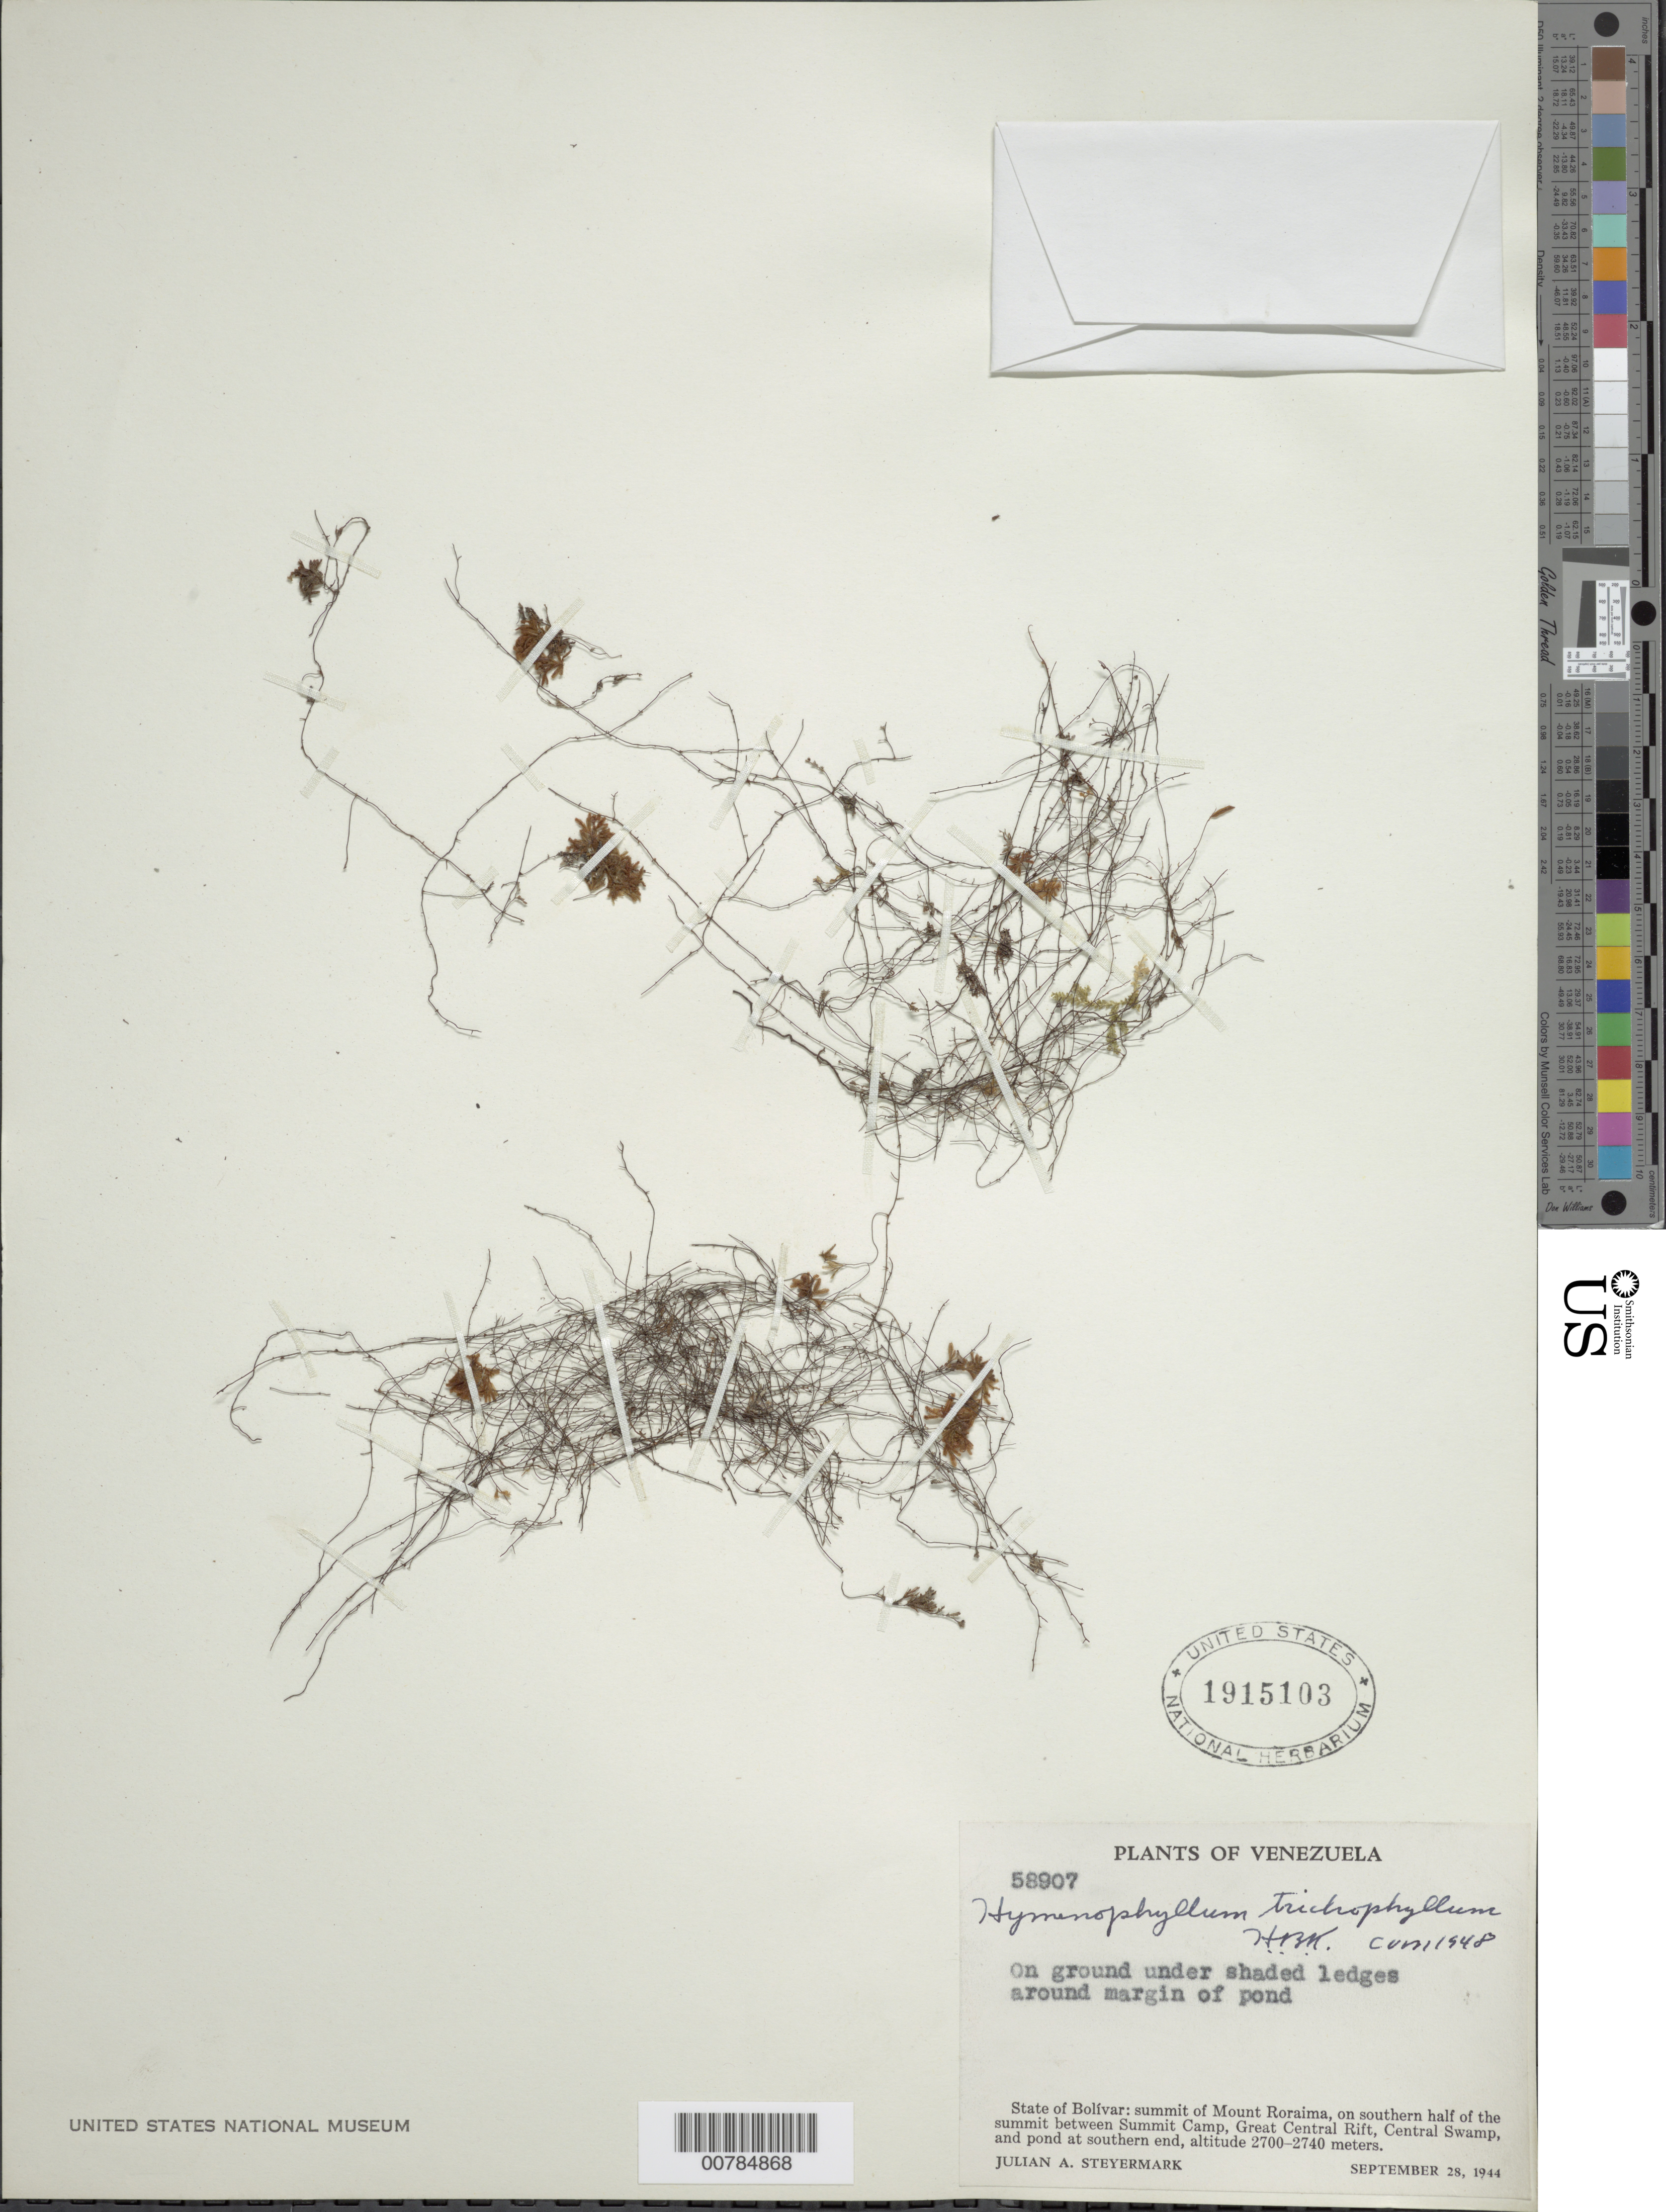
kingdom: Plantae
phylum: Tracheophyta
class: Polypodiopsida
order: Hymenophyllales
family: Hymenophyllaceae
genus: Hymenophyllum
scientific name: Hymenophyllum trichophyllum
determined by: Morton, C. V.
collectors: J. Steyermark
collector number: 58907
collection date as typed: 28-Sep-44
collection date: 1944-09-28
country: Venezuela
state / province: Bolívar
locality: Mt. Roraima, summit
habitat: On ground under shaded ledges around margin of pond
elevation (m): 2700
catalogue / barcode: US 1915103